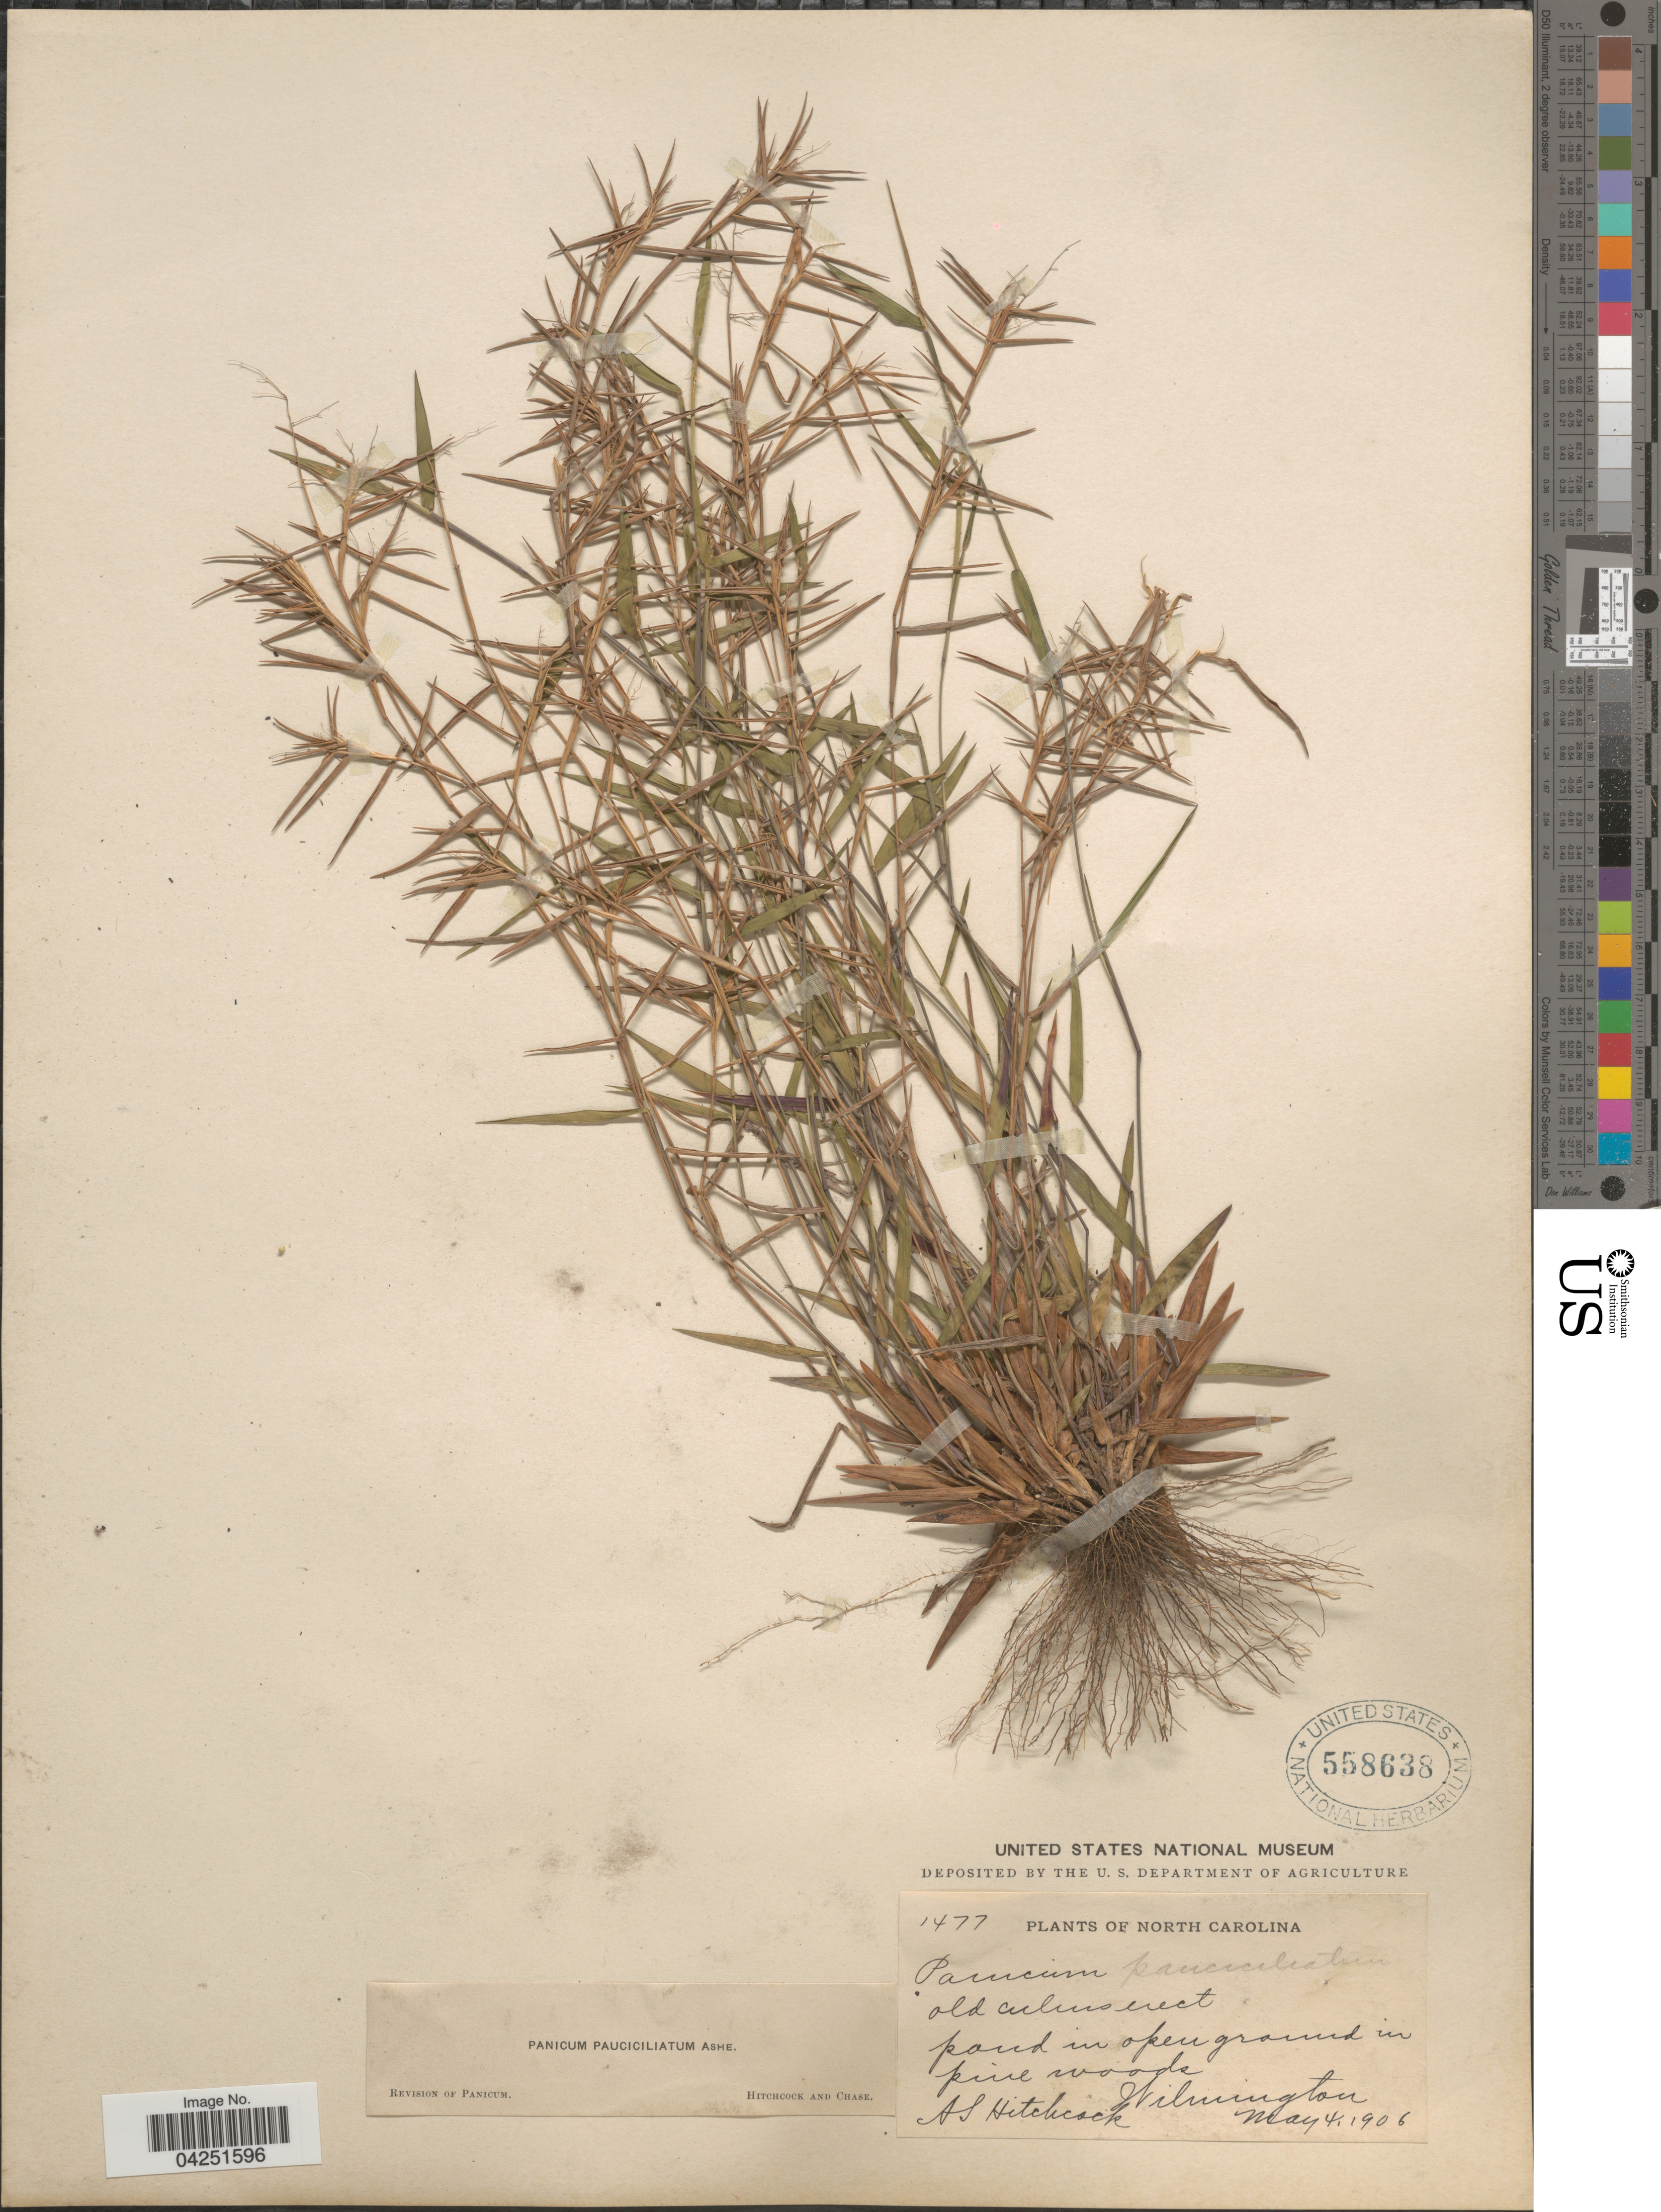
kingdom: Plantae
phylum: Tracheophyta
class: Liliopsida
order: Poales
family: Poaceae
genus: Dichanthelium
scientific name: Dichanthelium acuminatum var. acuminatum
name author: (Sw.) Gould & C.A. Clark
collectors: A. S. Hitchcock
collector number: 1477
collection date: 1906-05-04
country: United States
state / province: North Carolina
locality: Wilmington.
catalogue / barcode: US 558638